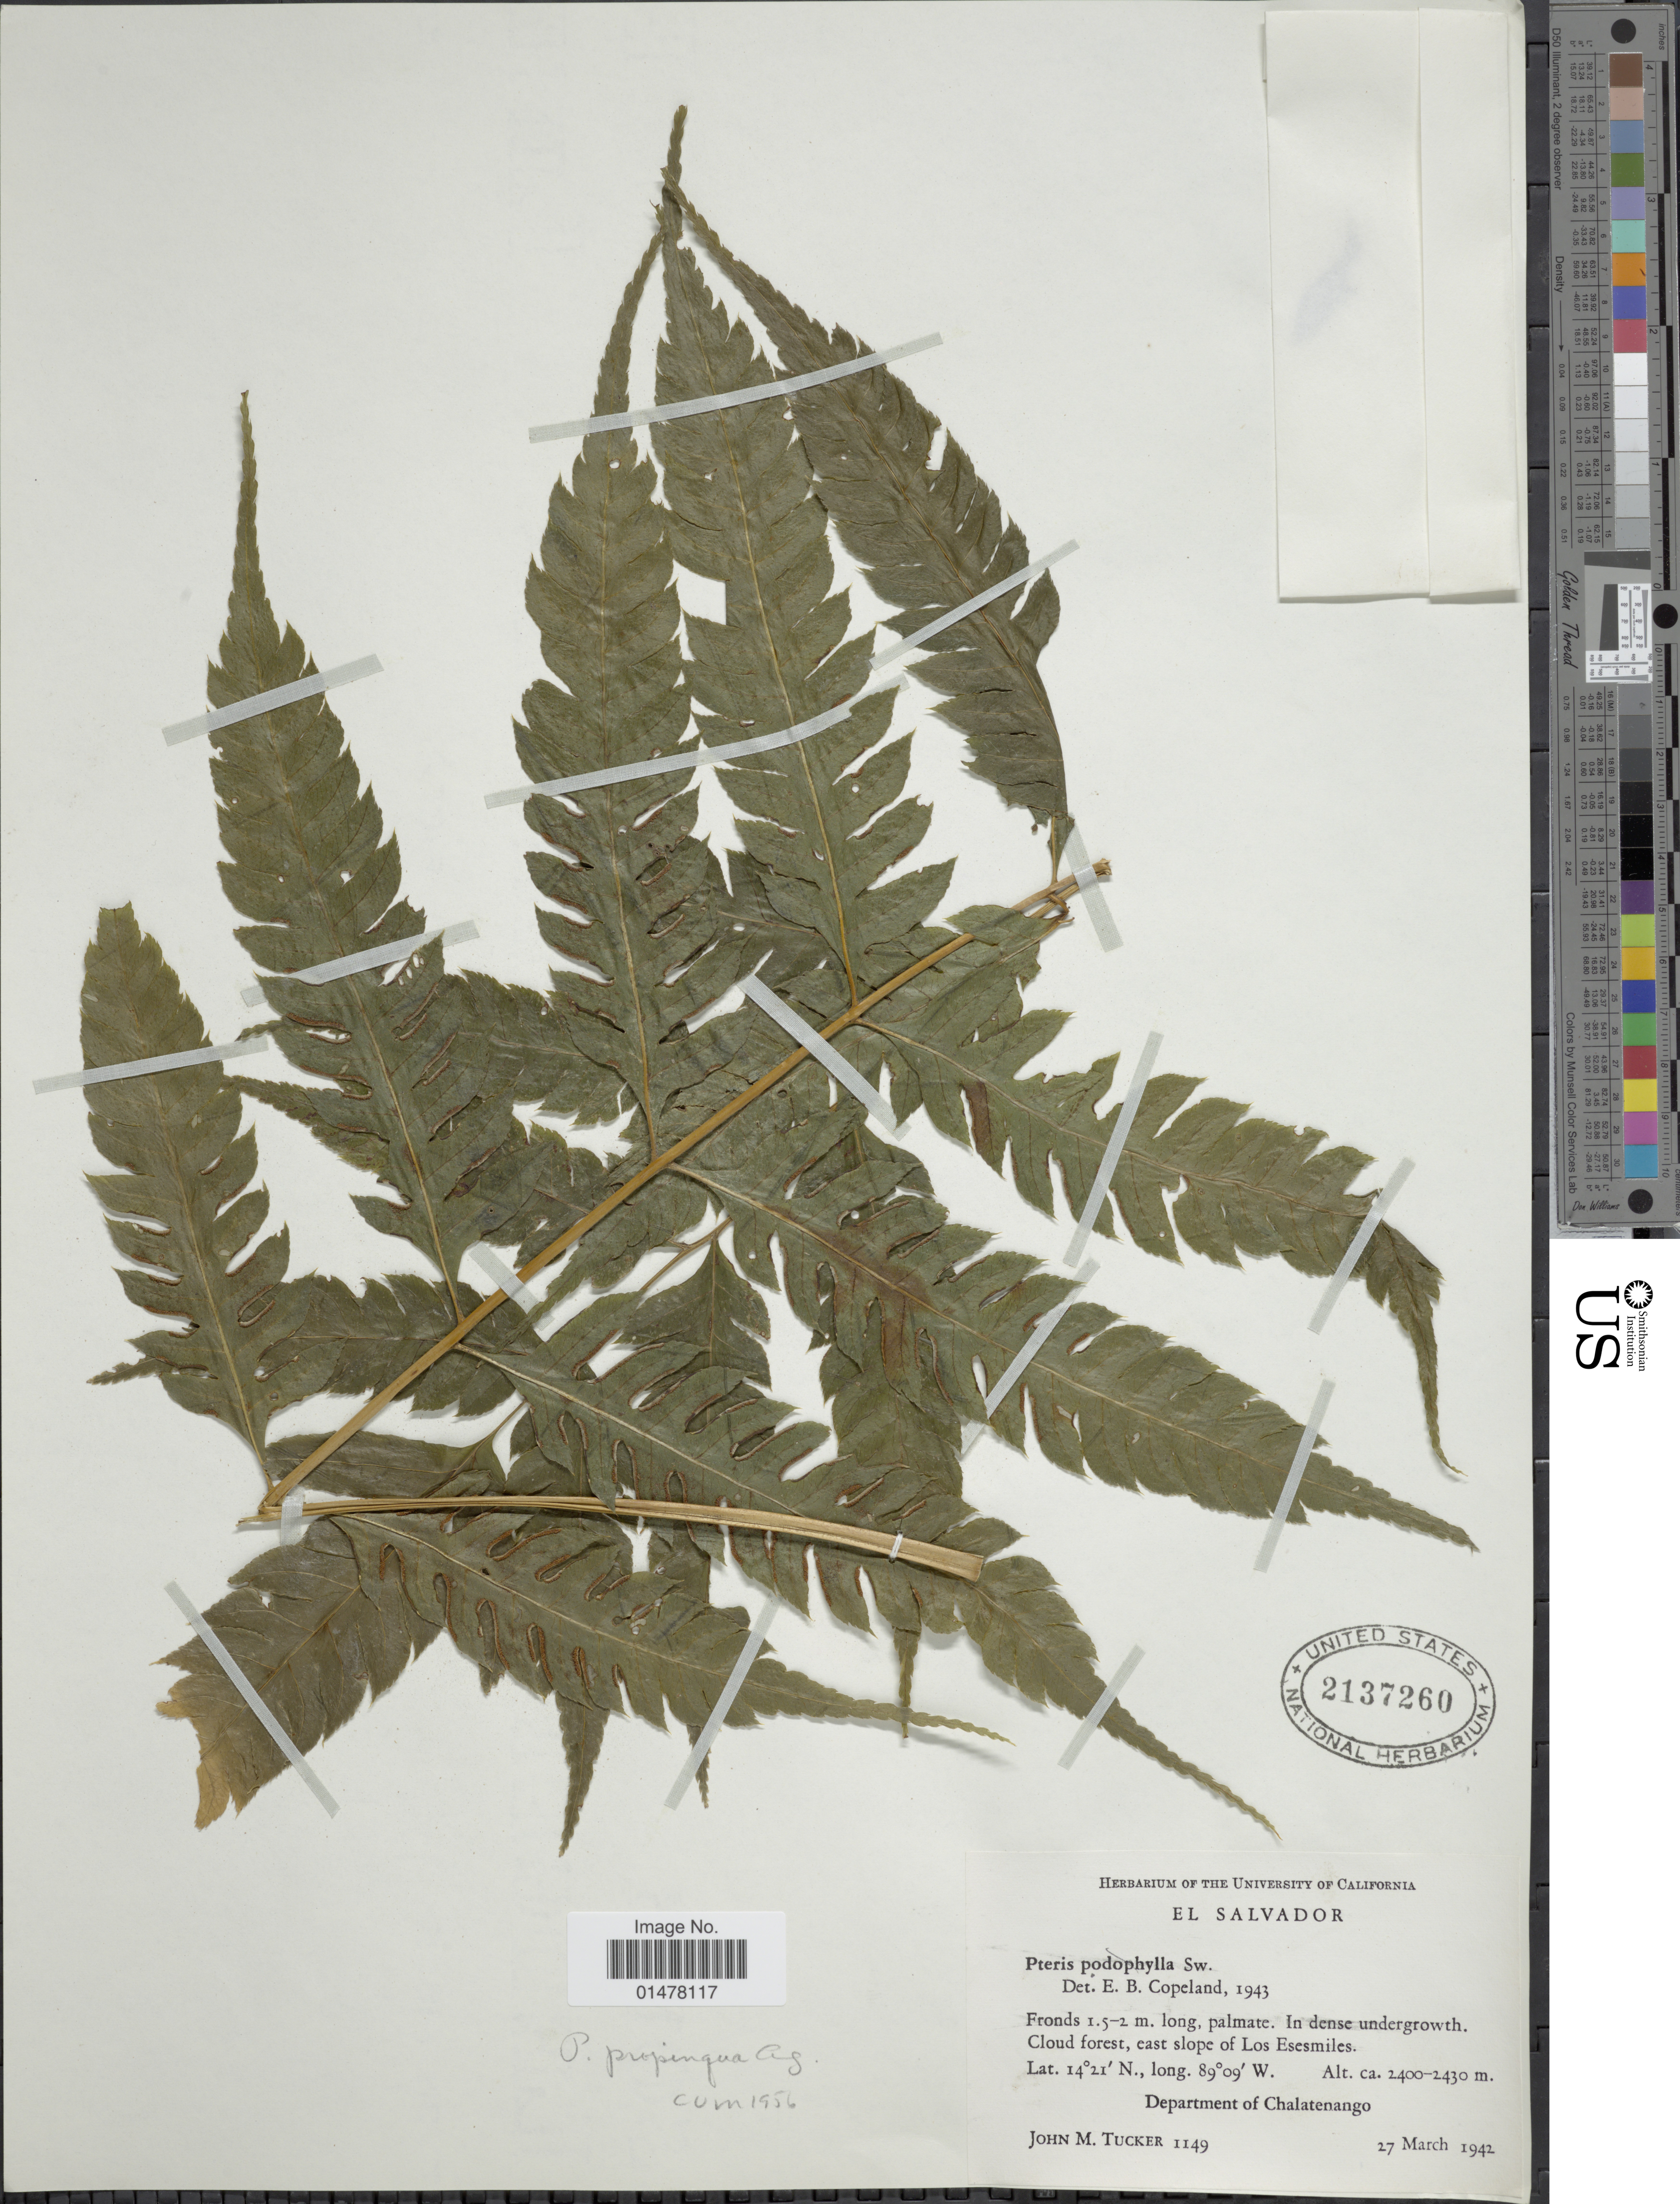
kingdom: Plantae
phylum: Tracheophyta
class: Polypodiopsida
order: Polypodiales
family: Pteridaceae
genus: Pteris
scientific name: Pteris propinqua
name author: J. Agardh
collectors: J. M. Tucker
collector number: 1149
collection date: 1942-03-27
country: El Salvador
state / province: Chalatenango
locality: El Salvador, in dense undergrowth, cloud forest, east slope of Los Esesmiles, Department of Chalatenango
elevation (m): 2400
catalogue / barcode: US 2137260